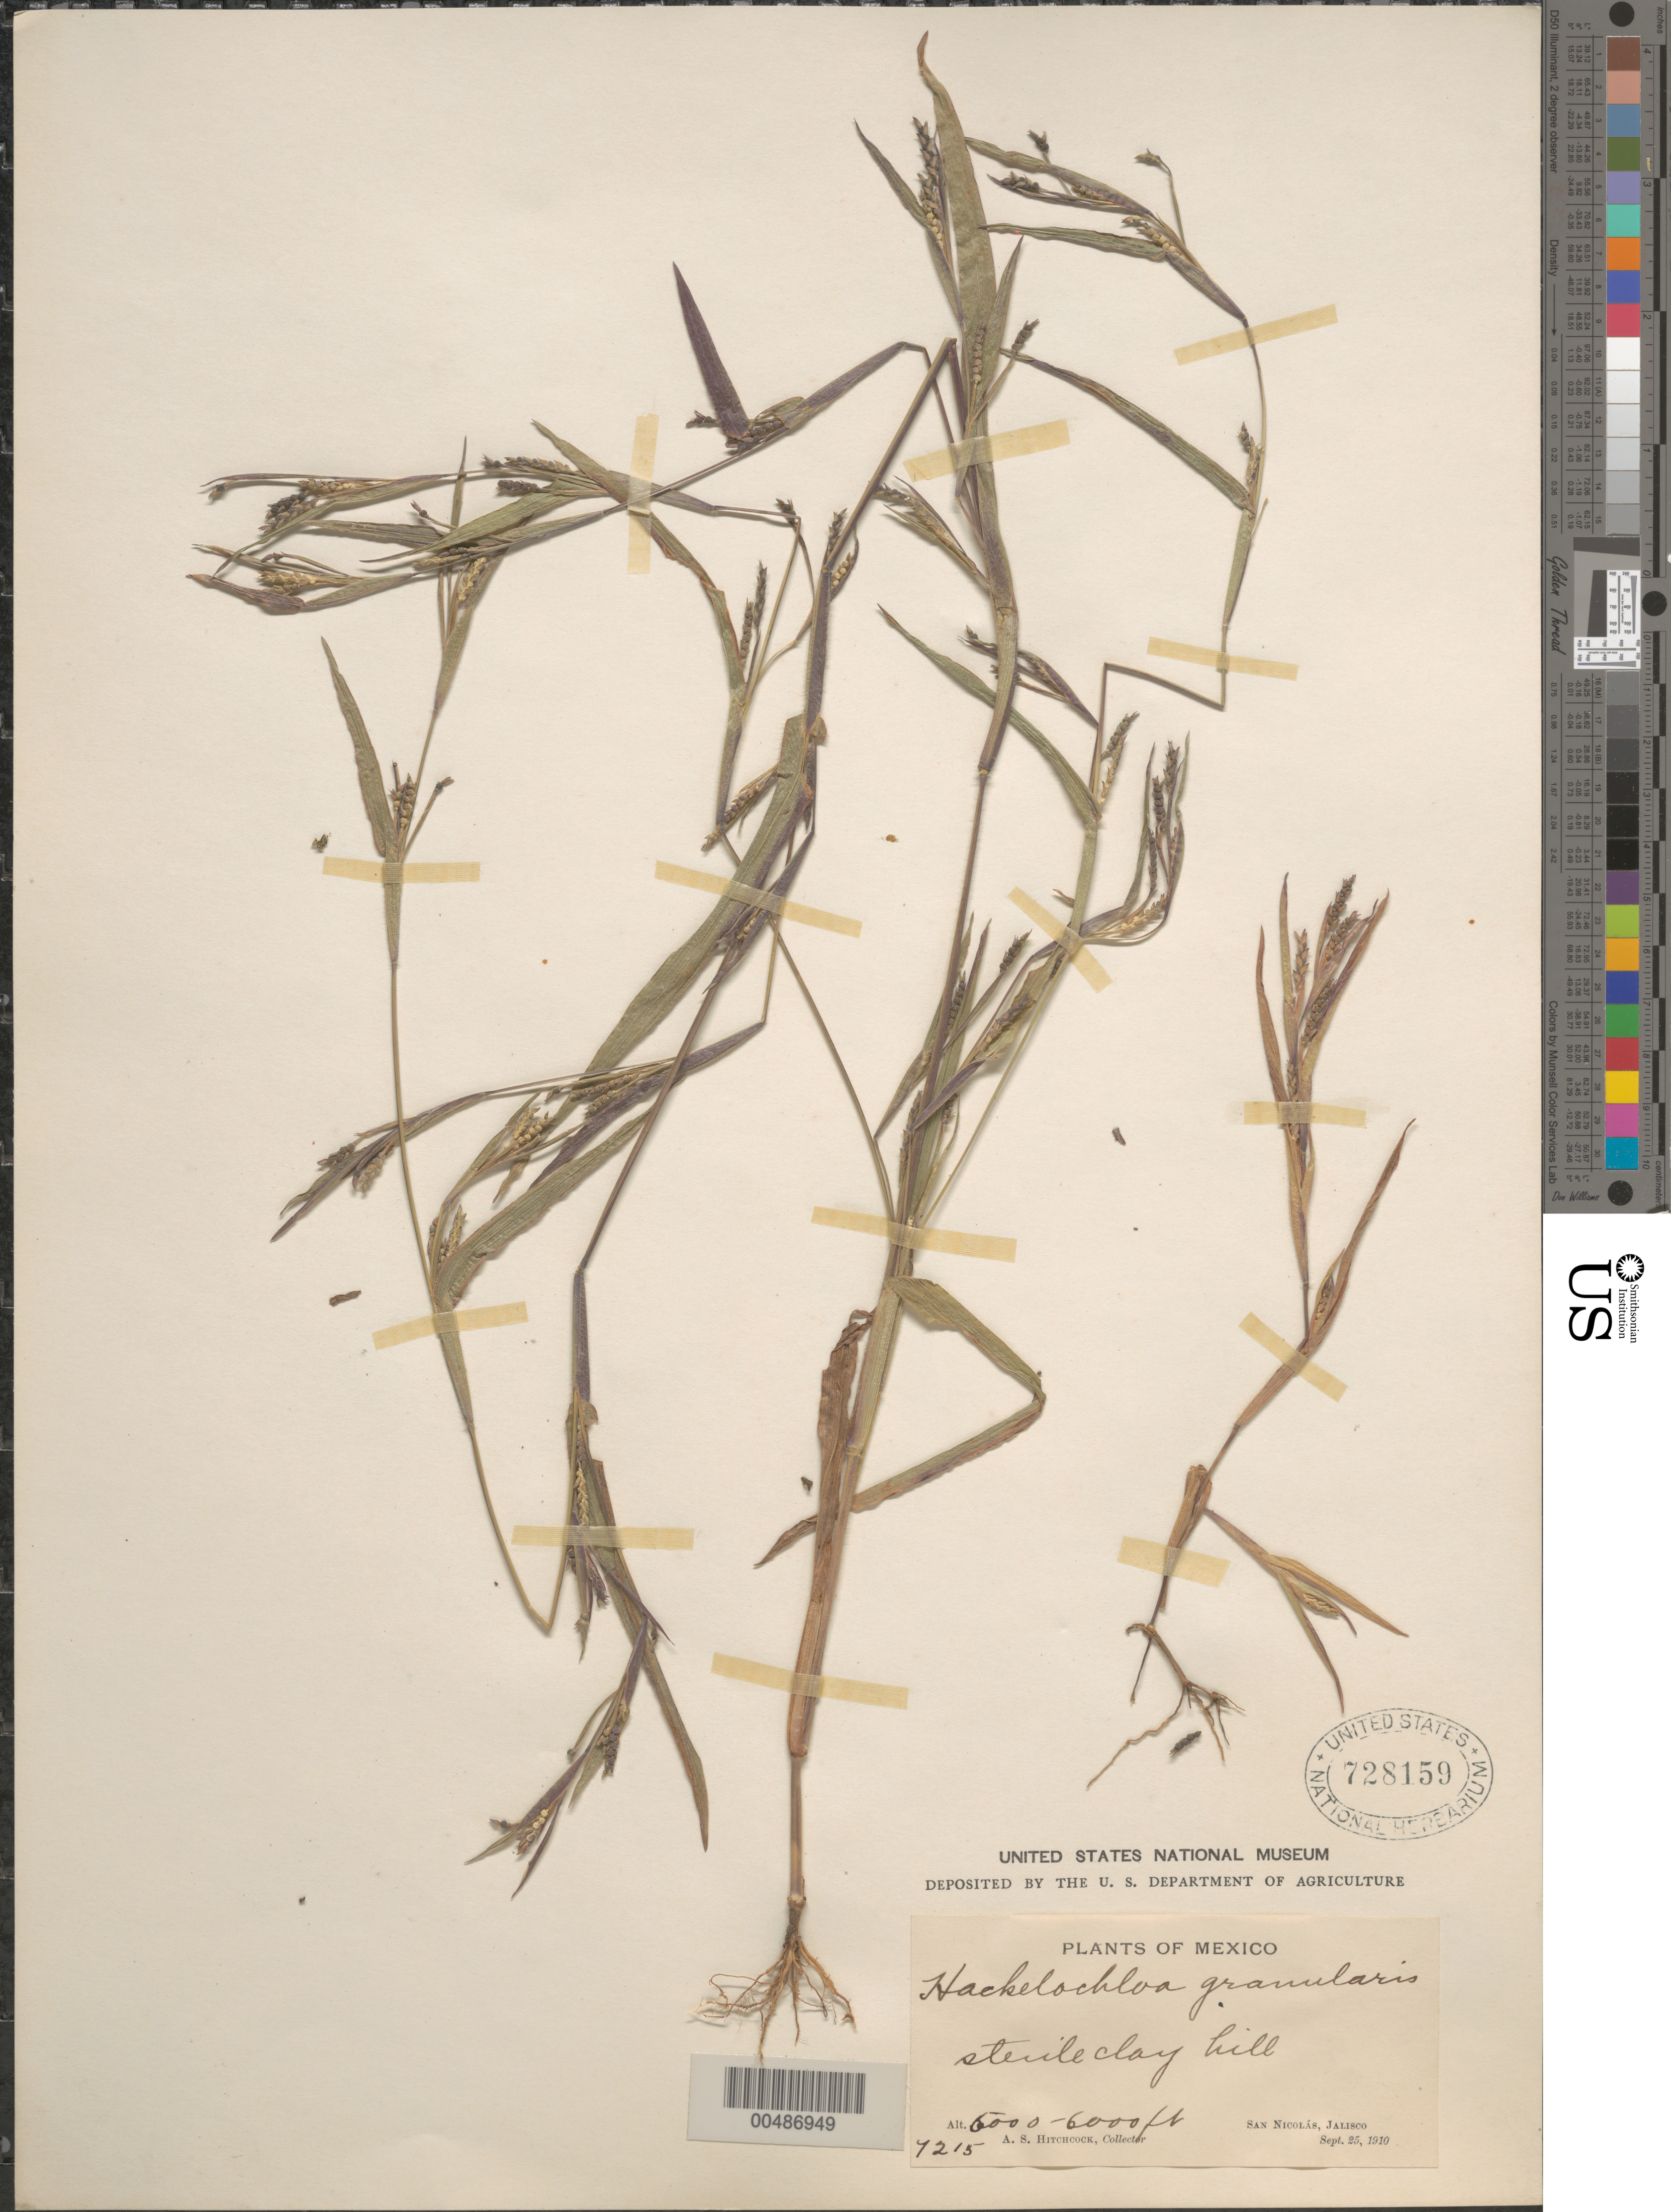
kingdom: Plantae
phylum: Tracheophyta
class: Liliopsida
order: Poales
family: Poaceae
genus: Hackelochloa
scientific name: Hackelochloa granularis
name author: (L.) Kuntze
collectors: A. S. Hitchcock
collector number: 7215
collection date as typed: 25 Sep 1910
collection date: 1910-09-25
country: Mexico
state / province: Jalisco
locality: San Nicolás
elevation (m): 1524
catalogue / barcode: US 728159